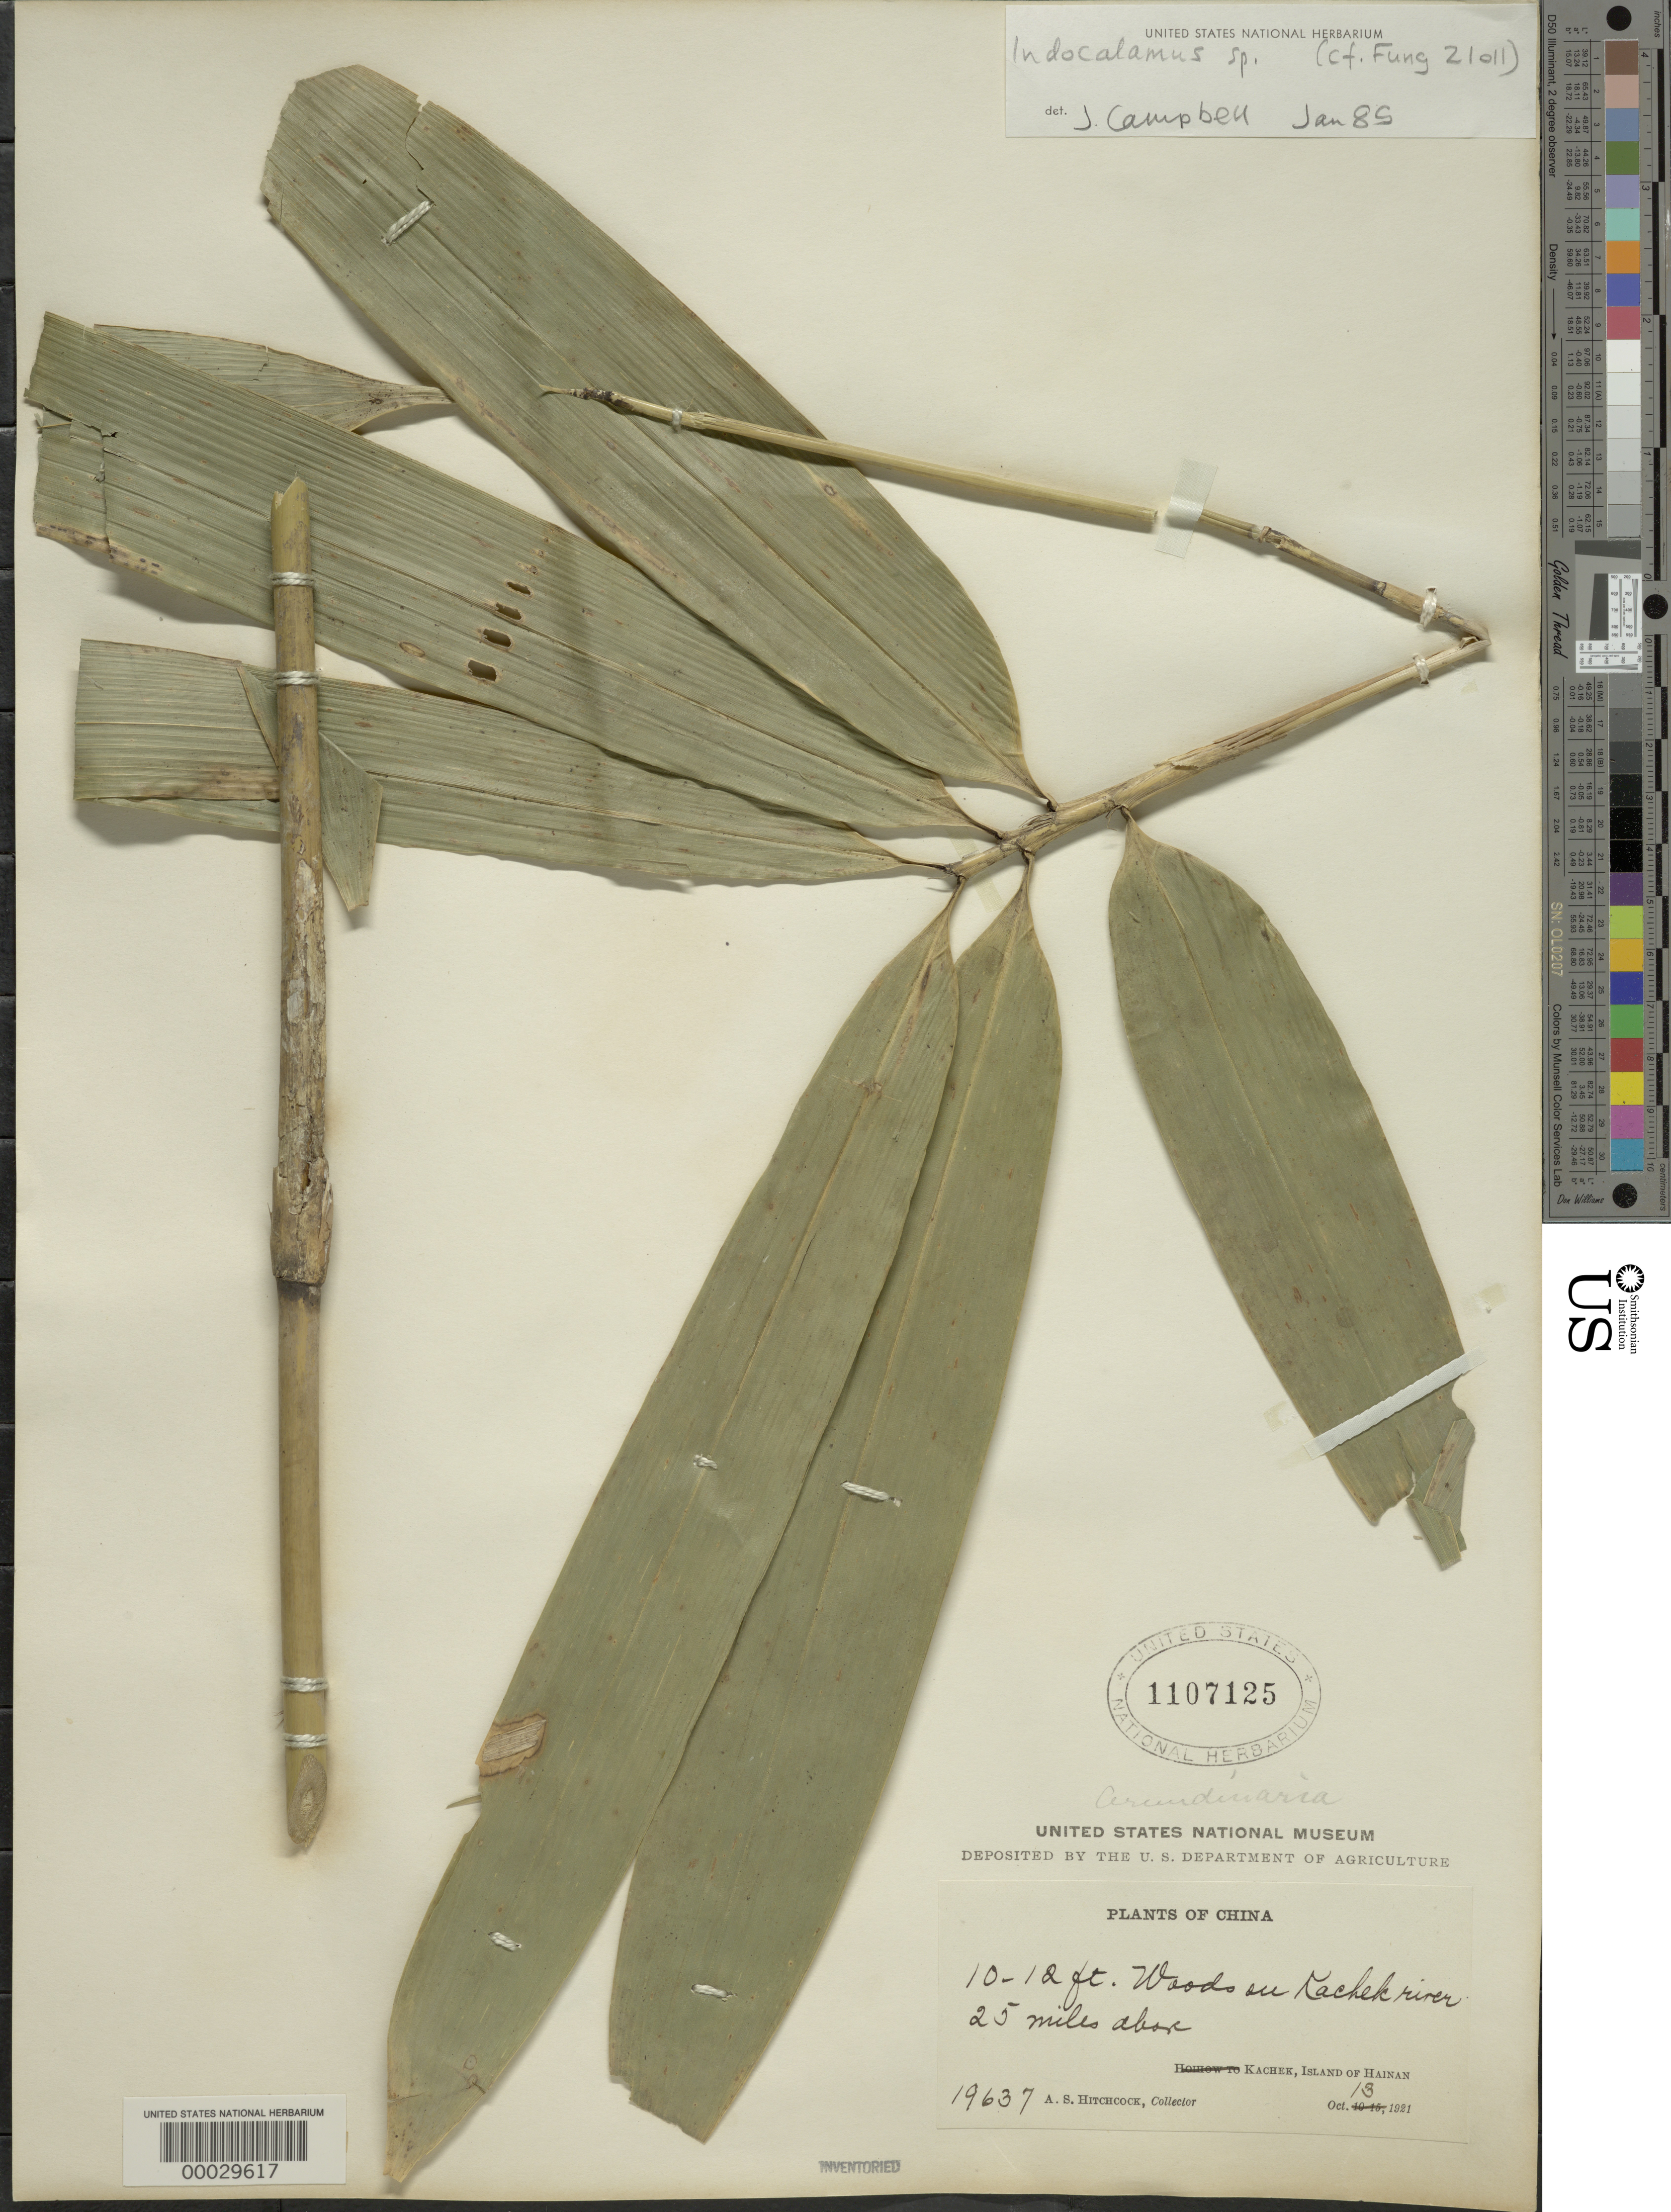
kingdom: Plantae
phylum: Tracheophyta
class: Liliopsida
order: Poales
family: Poaceae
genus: Indocalamus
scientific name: Indocalamus sp.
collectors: A. S. Hitchcock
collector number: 19637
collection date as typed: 13 Oct 1921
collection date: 1921-10-13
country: China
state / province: Hainan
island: Hainan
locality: Kachek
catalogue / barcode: US 1107125